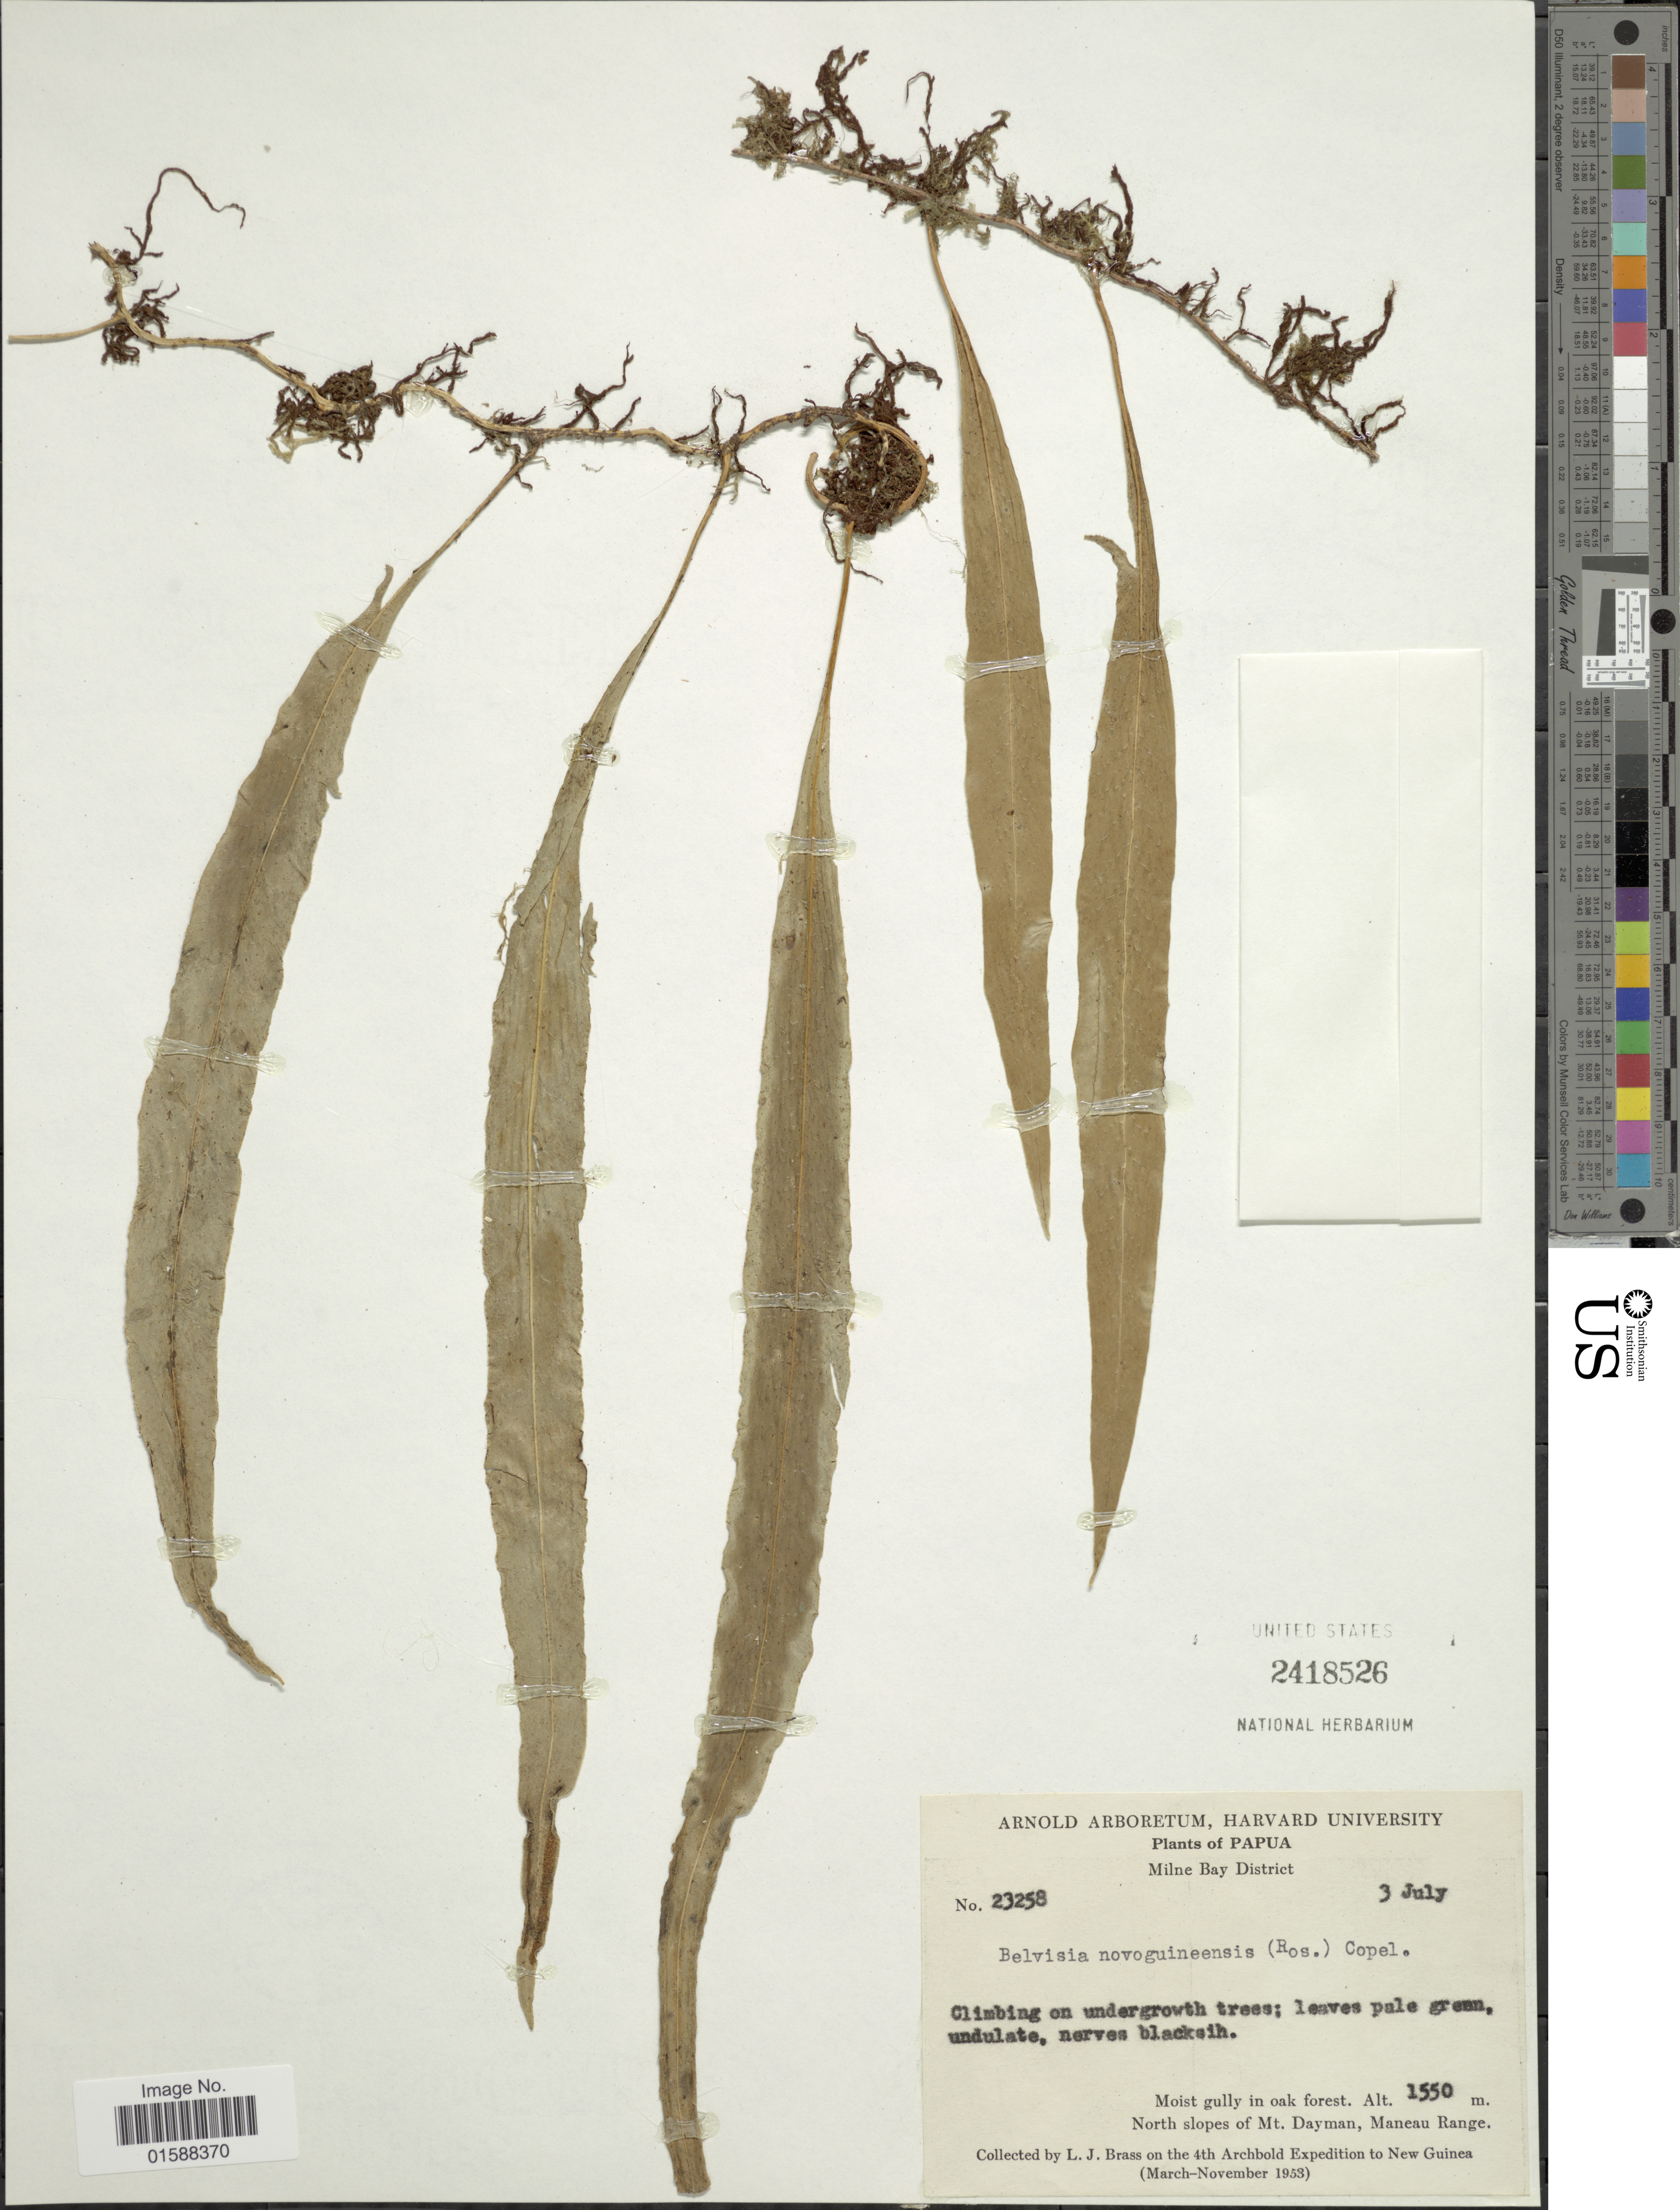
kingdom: Plantae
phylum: Tracheophyta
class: Polypodiopsida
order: Polypodiales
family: Polypodiaceae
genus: Lepisorus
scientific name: Lepisorus novoguineensis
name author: (Rosenst.) Li S. Wang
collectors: L. J. Brass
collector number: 23258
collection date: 1953-07-03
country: Papua New Guinea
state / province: Milne Bay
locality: Papua. North slopes of Mt. Dayman, Maneau Range. New Guinea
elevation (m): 1550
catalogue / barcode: US 2418526